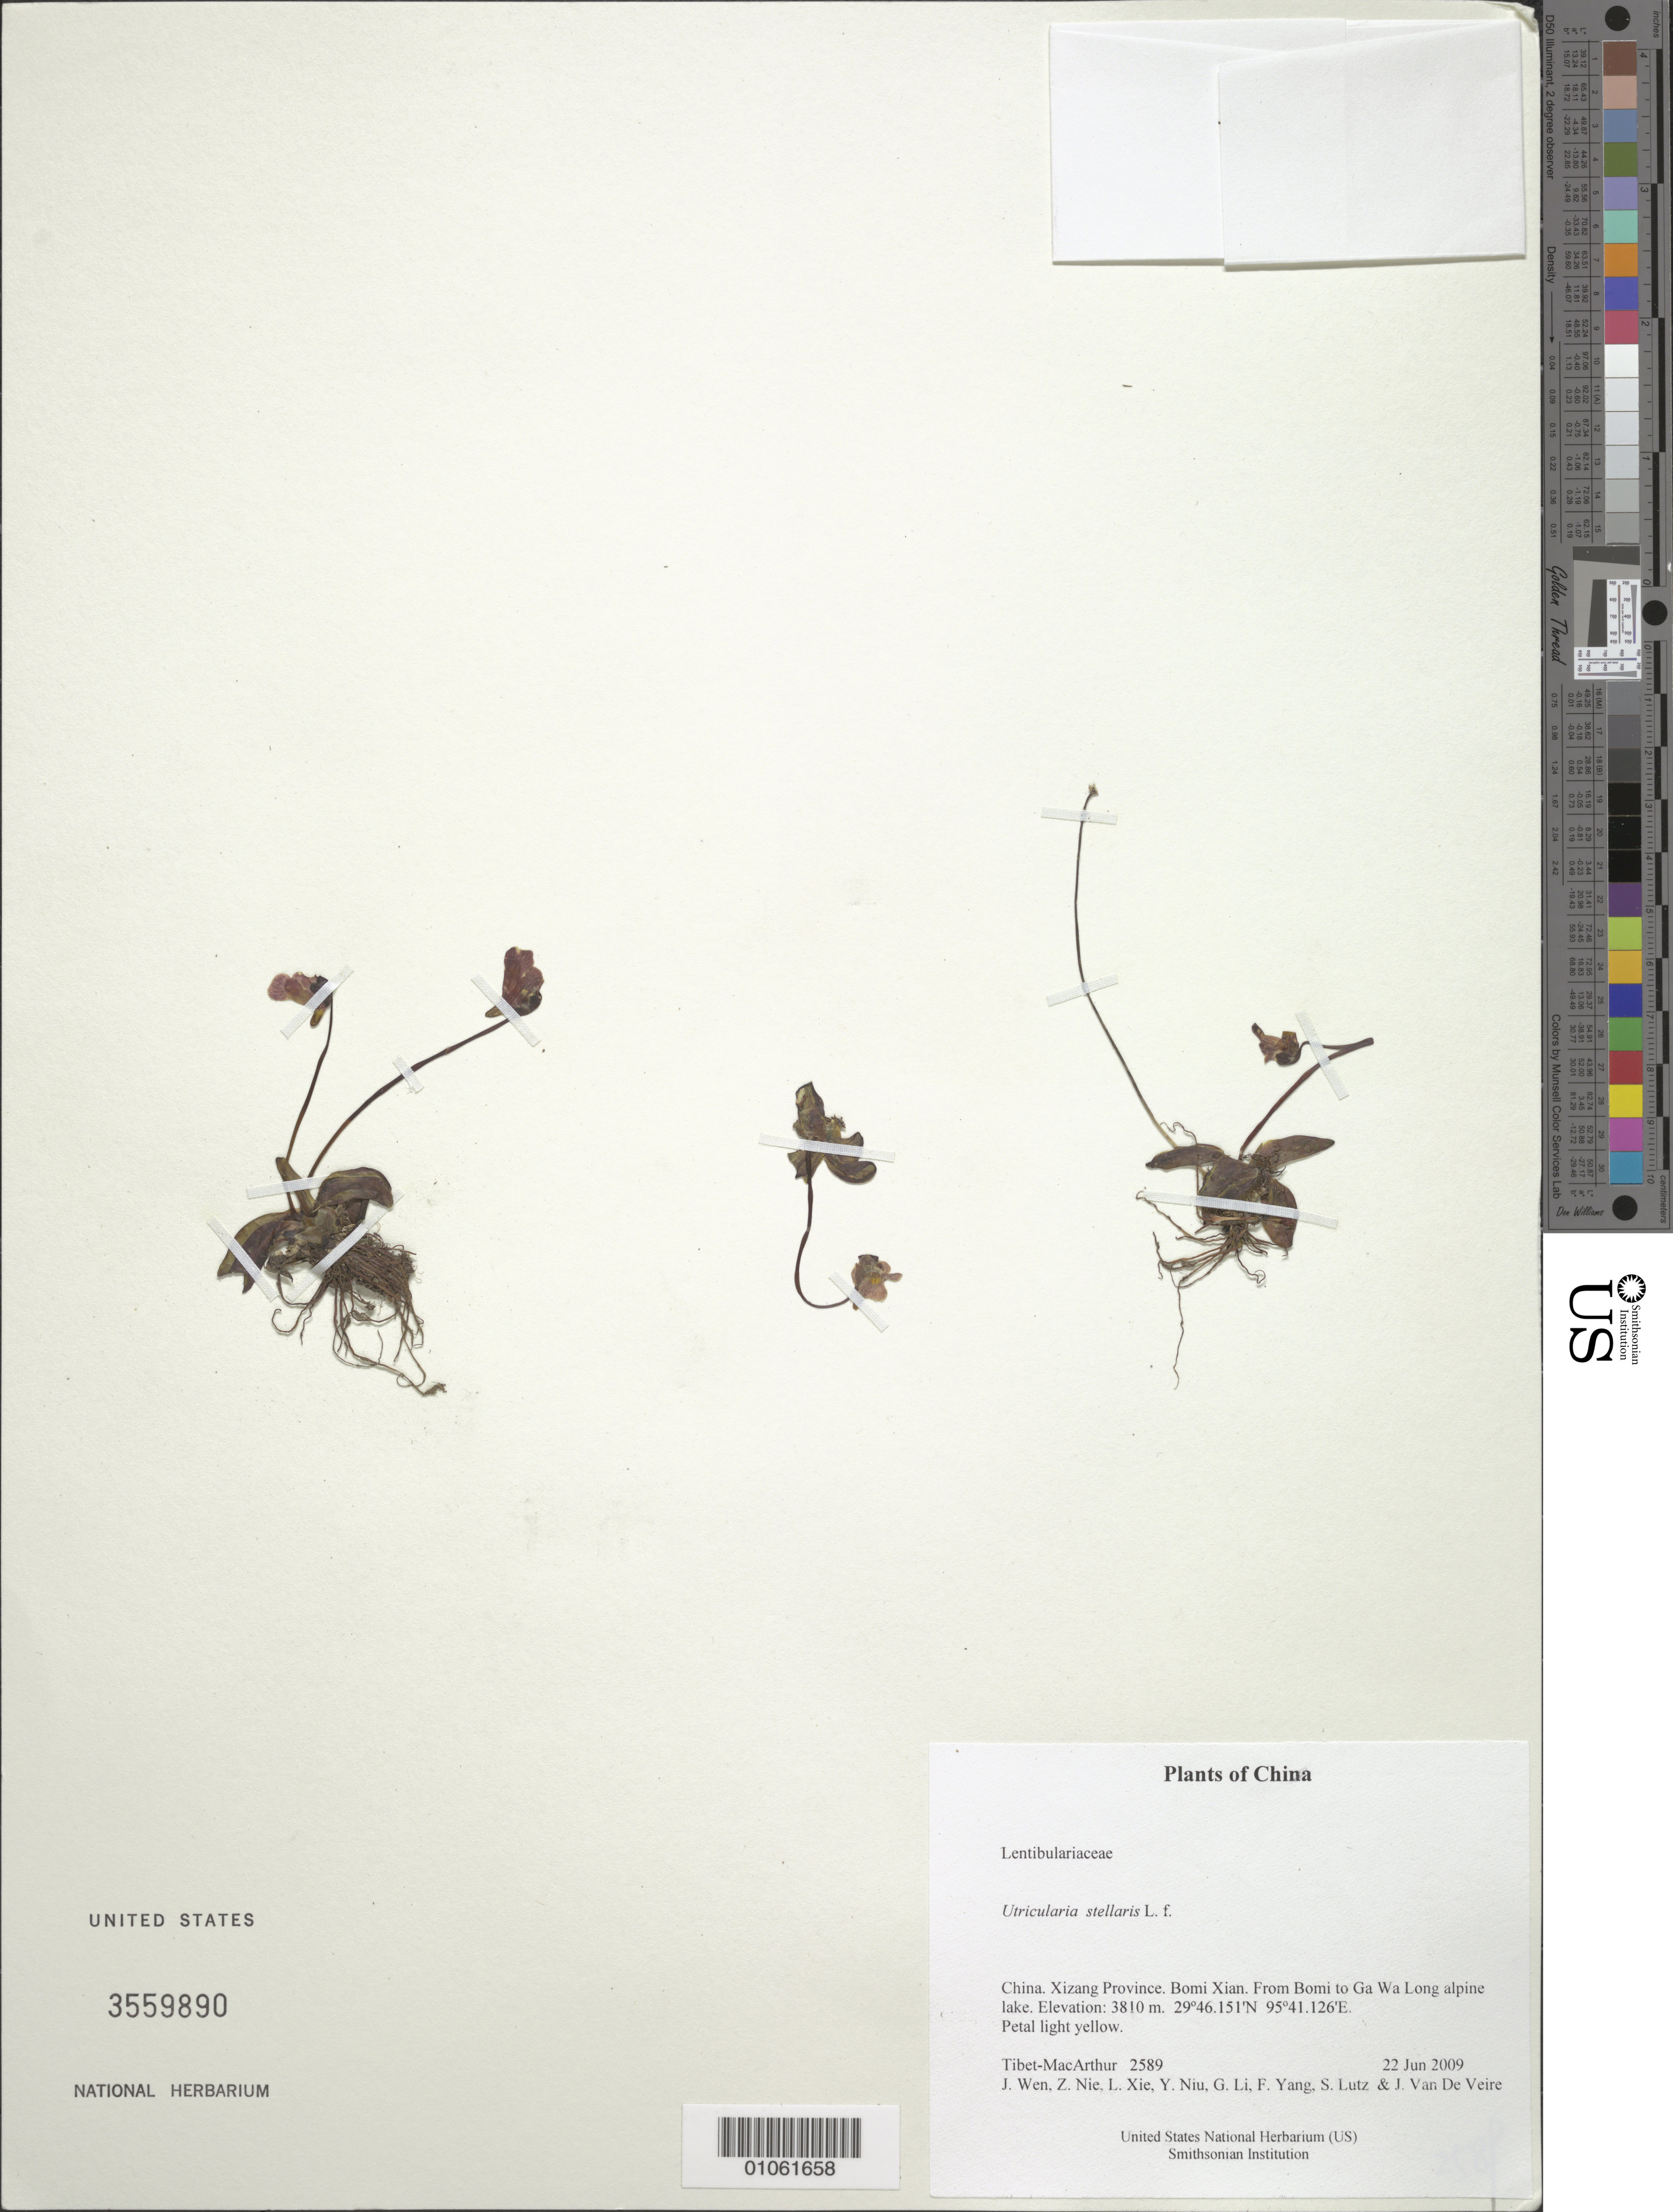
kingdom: Plantae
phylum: Tracheophyta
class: Magnoliopsida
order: Lamiales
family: Lentibulariaceae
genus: Utricularia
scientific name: Utricularia stellaris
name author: L. f.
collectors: Tibet-MacArthur, J. Wen, Z. Nie, L. Xie, Y. Niu, G. Li, F. Yang, S. Lutz & J. Van De Veire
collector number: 2589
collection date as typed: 22 Jun 2009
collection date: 2009-06-22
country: China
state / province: Xizang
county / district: Bomi Xian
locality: From Bomi to Ga Wa Long alpine lake.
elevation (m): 3810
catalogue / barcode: US 3559890